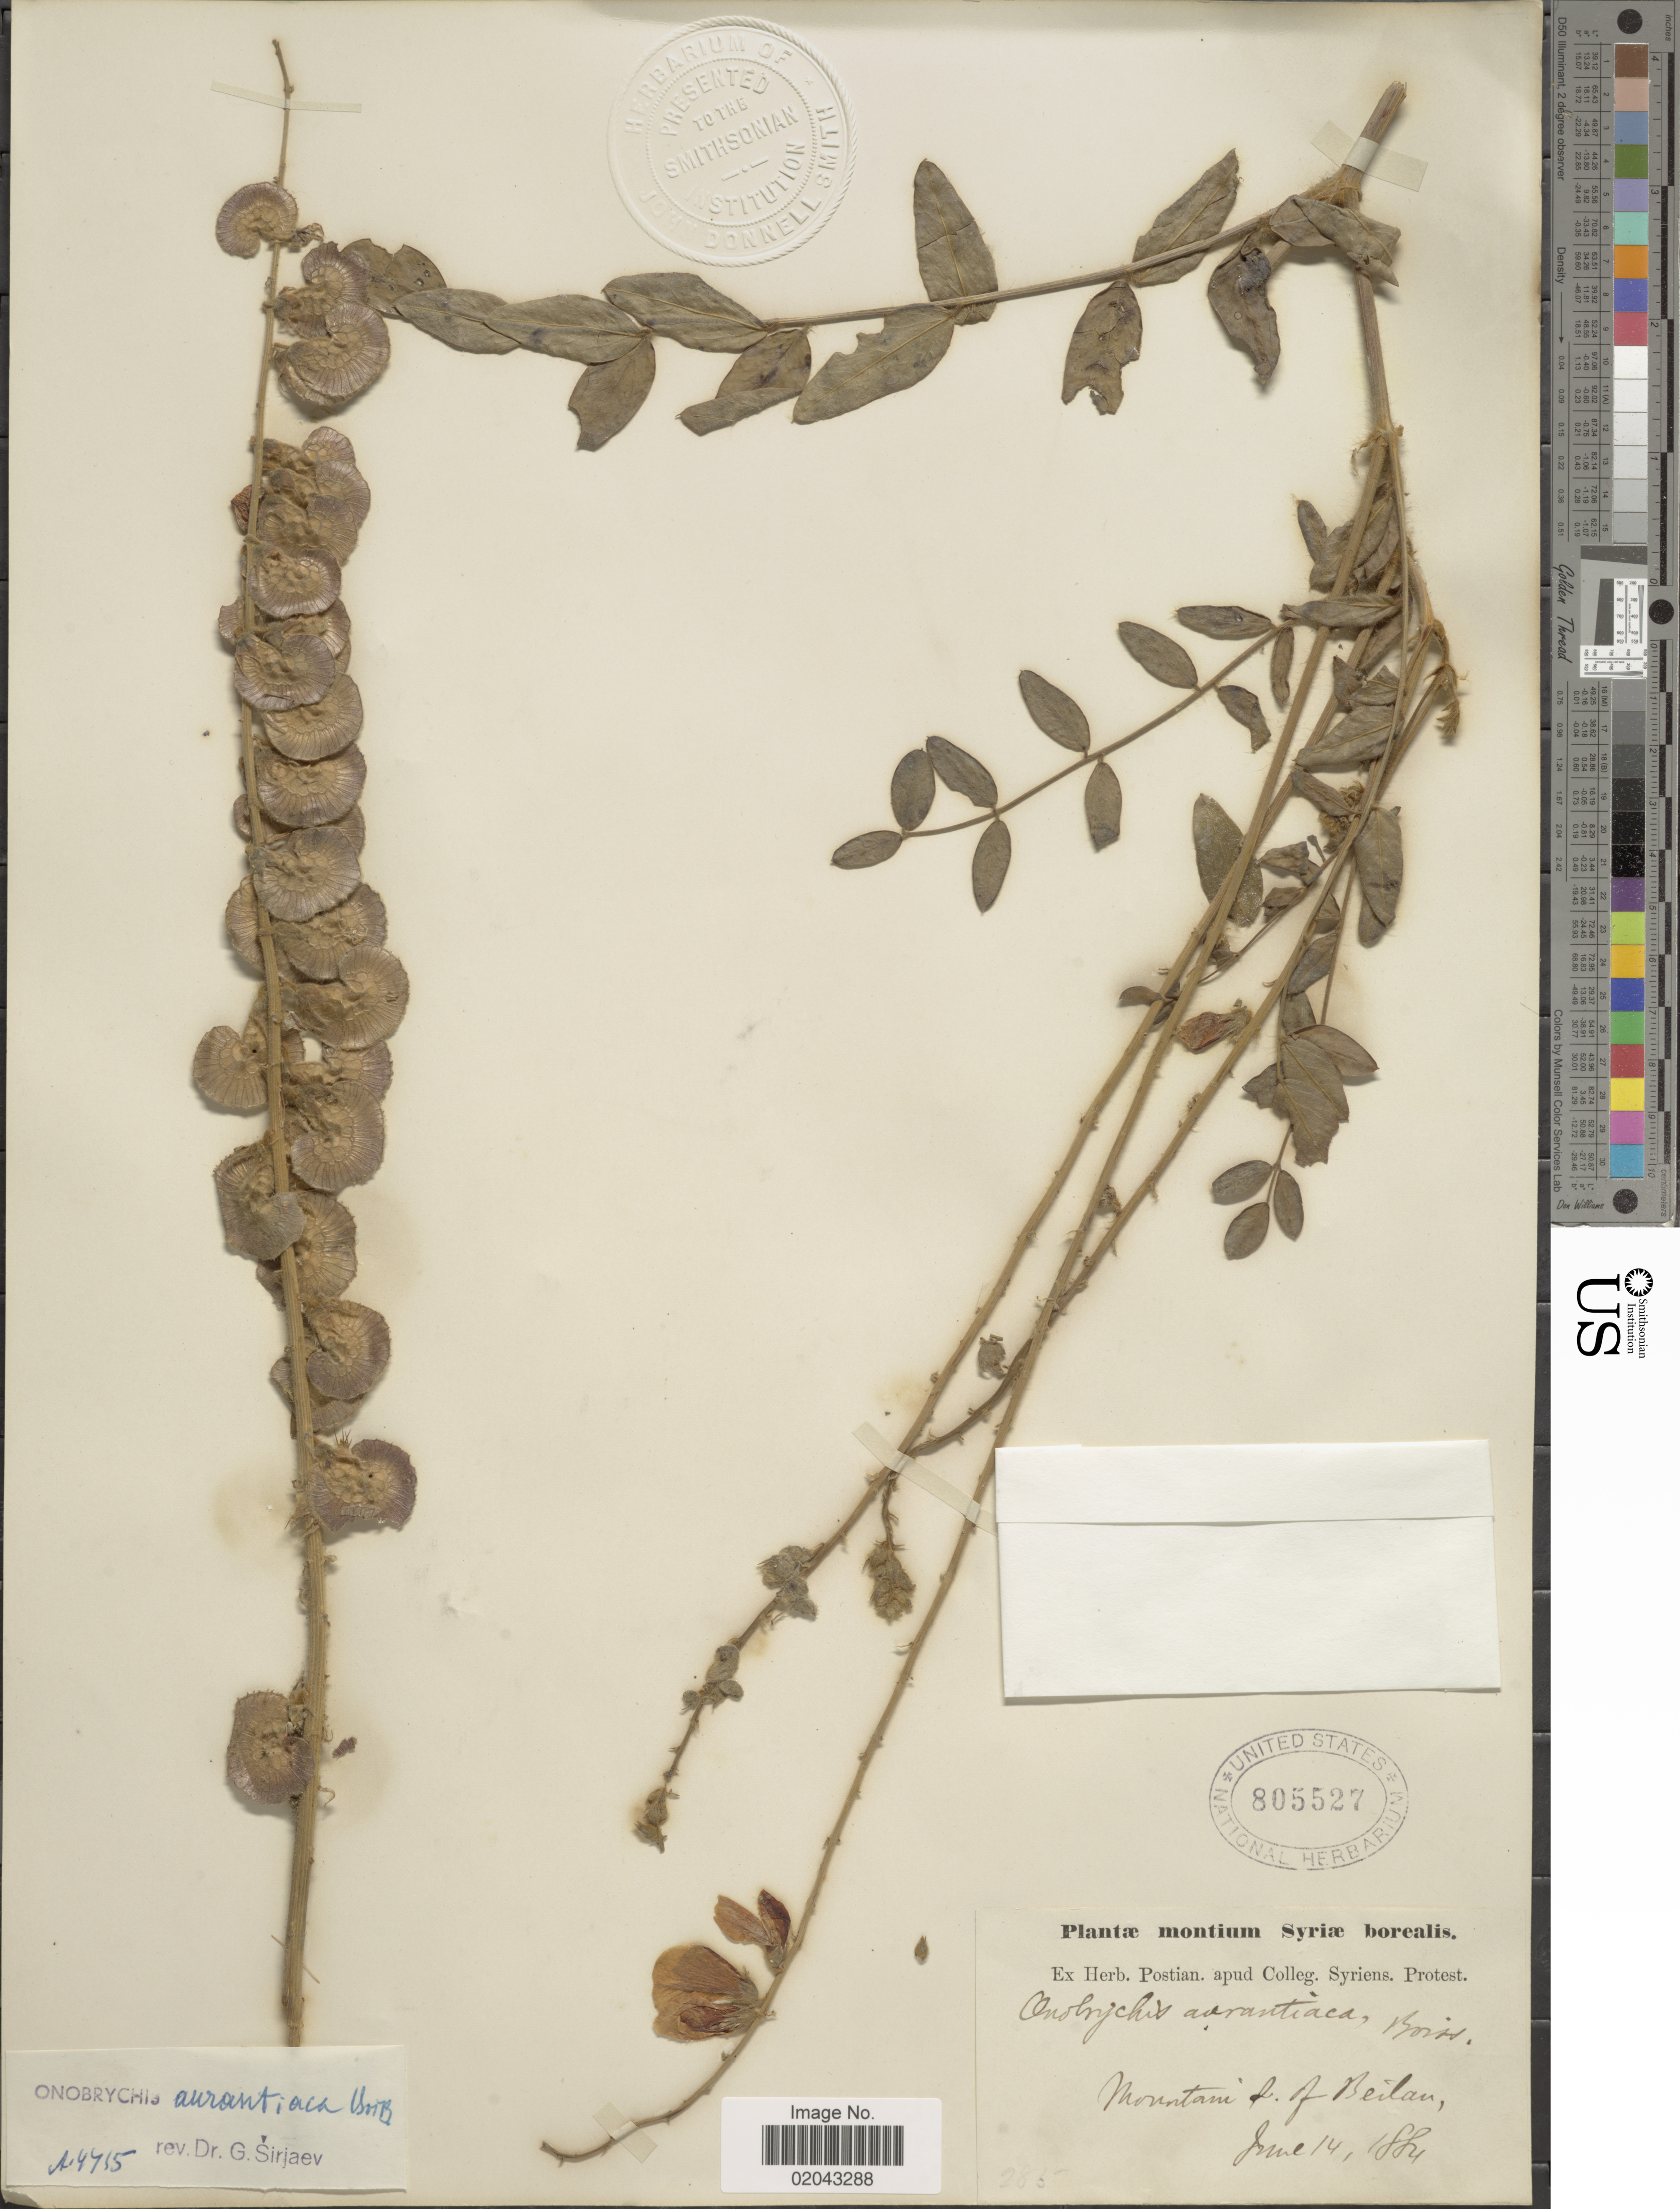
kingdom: Plantae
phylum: Tracheophyta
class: Magnoliopsida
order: Fabales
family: Fabaceae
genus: Onobrychis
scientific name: Onobrychis aurantiaca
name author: Boiss.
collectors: ex herb. Postian. apud Colleg. Syriens. Protest. USE "Fannie P. A. Shepard" (10308853) AS PRIMARY COLLECTOR INSTEAD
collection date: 1884-06-14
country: Syria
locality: Syriae borealis, Mountain S. [interpreted] of Beilan.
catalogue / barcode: US 805527